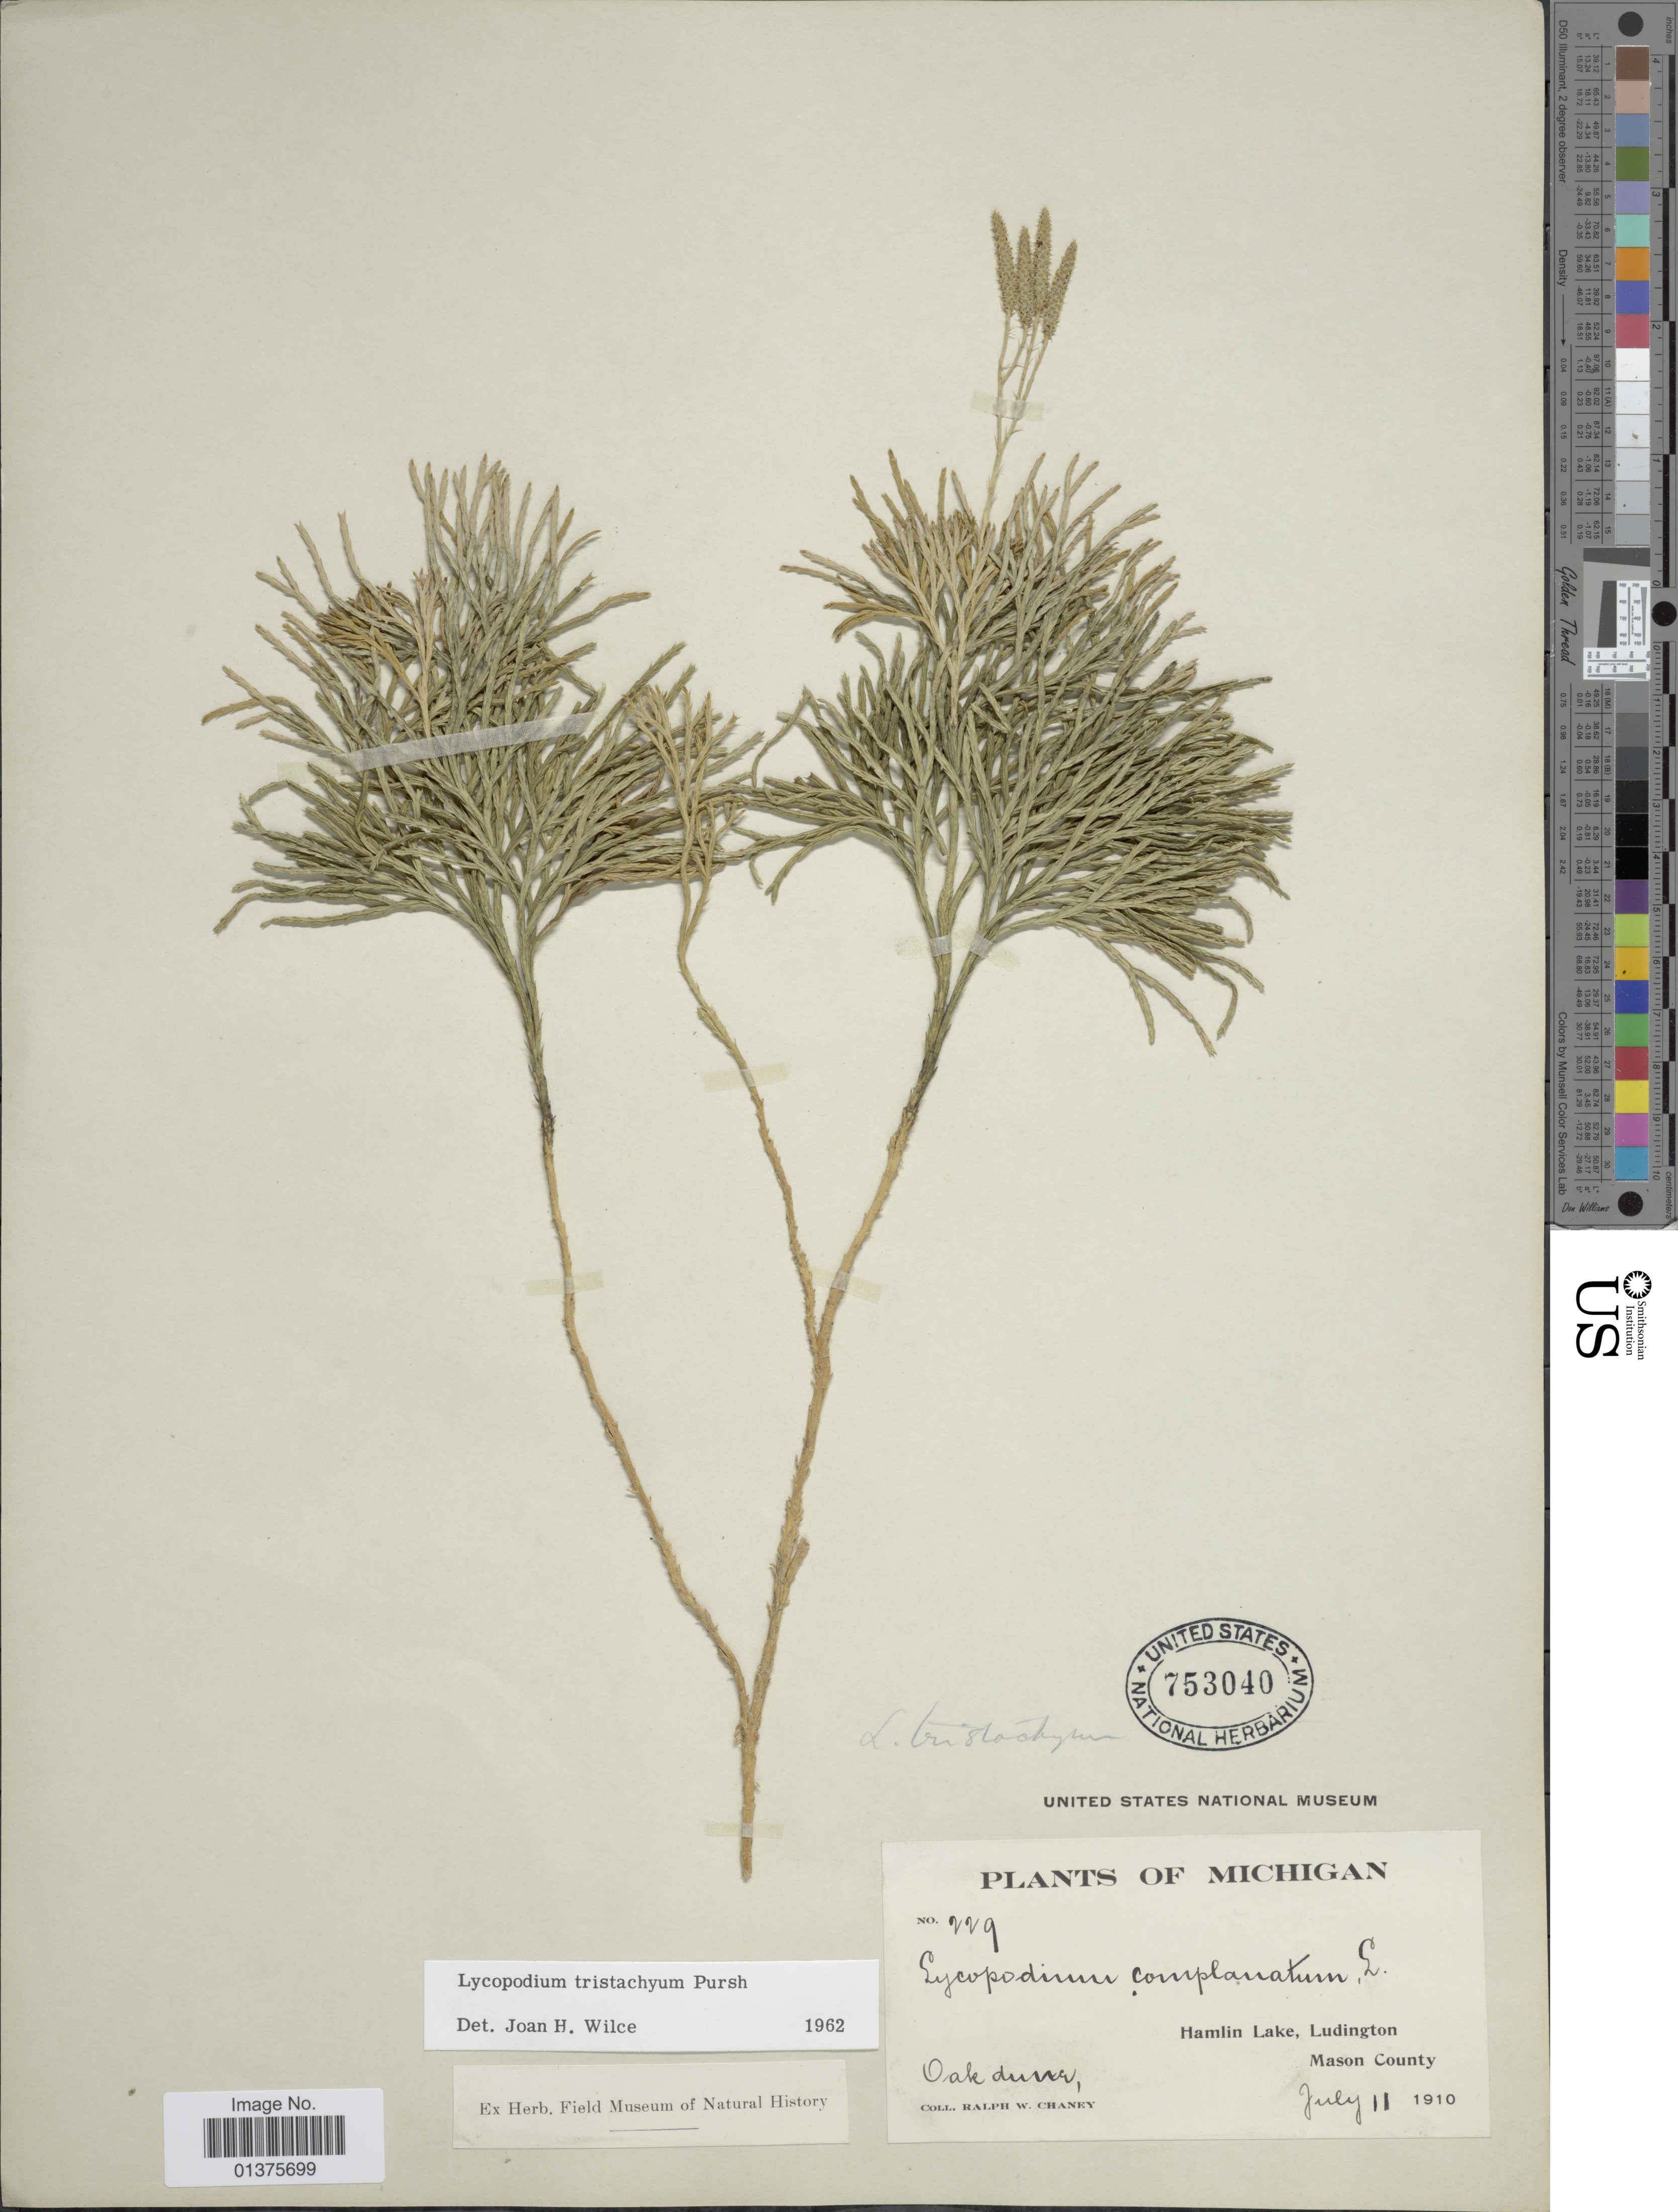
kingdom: Plantae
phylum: Tracheophyta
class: Lycopodiopsida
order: Lycopodiales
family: Lycopodiaceae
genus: Diphasiastrum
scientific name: Diphasiastrum tristachyum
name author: (Pursh) Holub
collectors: R. Chaney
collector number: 229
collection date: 1910-07-11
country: United States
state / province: Michigan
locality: Hamlin, Lake, Ludington Mason County, Oak dunes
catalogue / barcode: US 753040